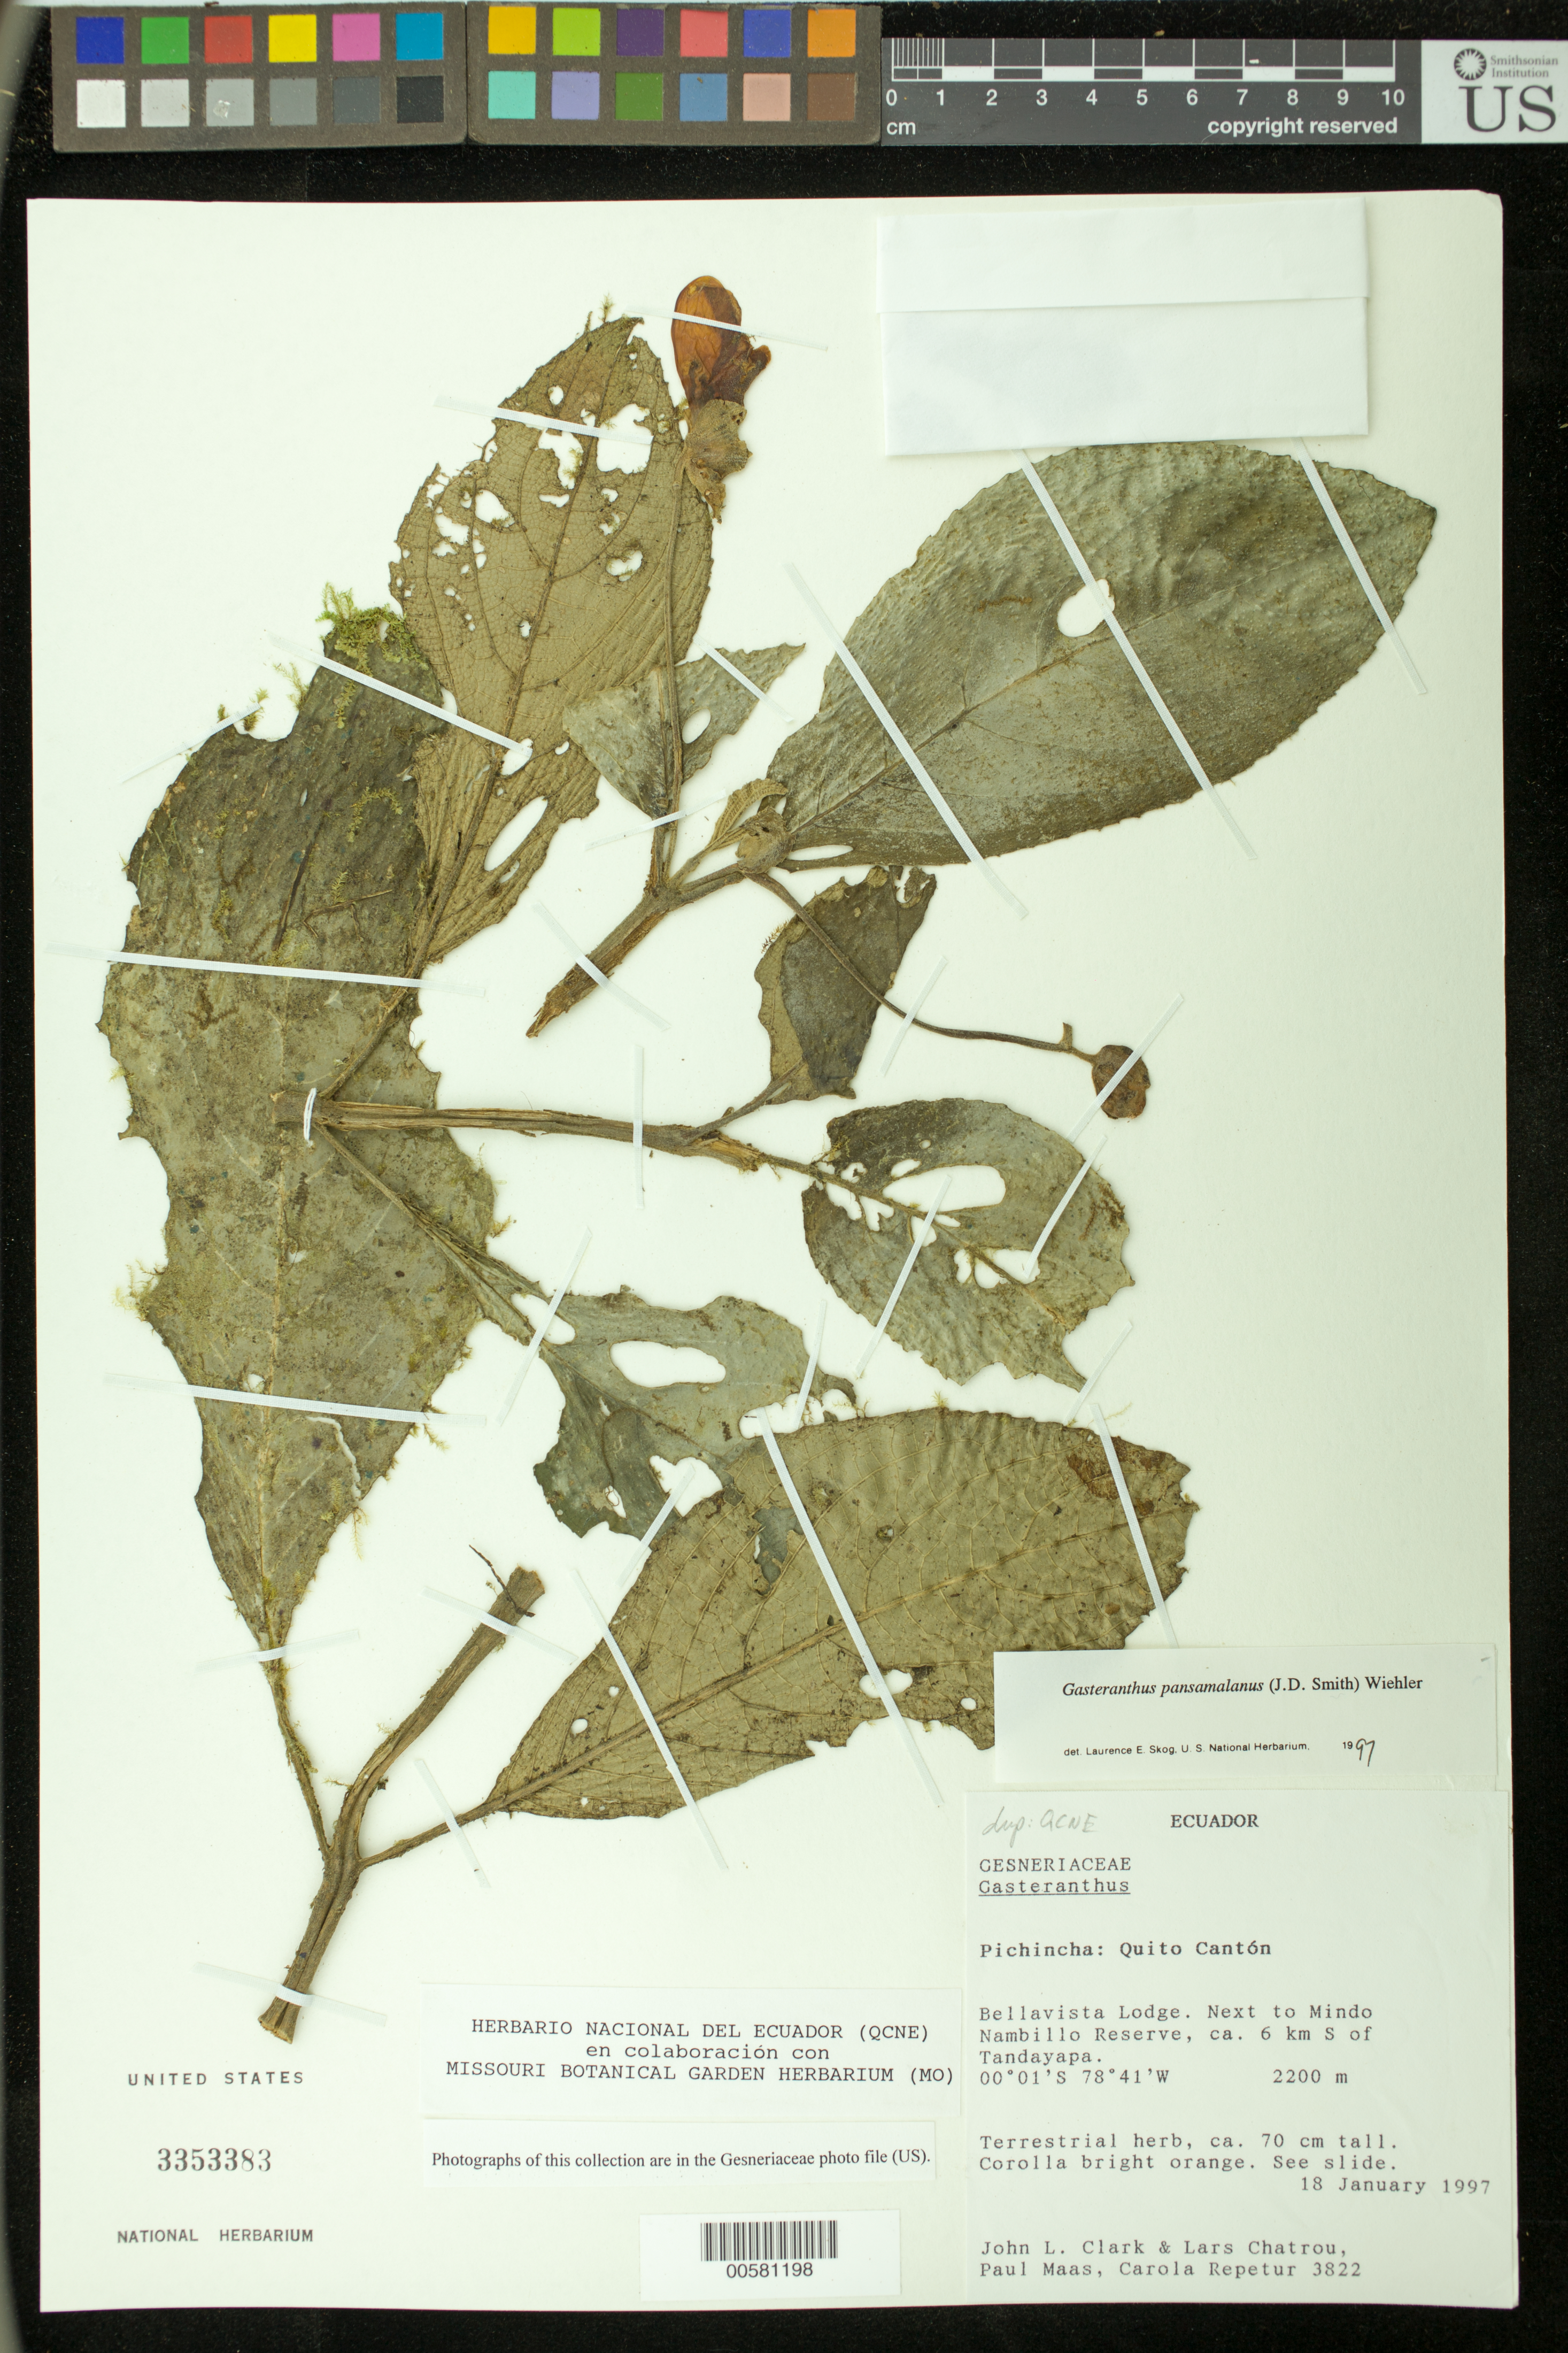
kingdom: Plantae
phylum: Tracheophyta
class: Magnoliopsida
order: Lamiales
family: Gesneriaceae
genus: Gasteranthus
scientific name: Gasteranthus pansamalanus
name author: (Donn. Sm.) Wiehler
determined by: Skog, Laurence E.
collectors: J. L. Clark, L. W. Chatrou, P. Maas & C. Repetur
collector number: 3822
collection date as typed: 18 Jan 1997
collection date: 1997-01-18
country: Ecuador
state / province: Pichincha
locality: Quito Cantón. Bellavista Lodge, next to Mindo Nambillo Reserve, ca. 6 km S of Tandayapa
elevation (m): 2200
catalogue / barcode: US 3353393